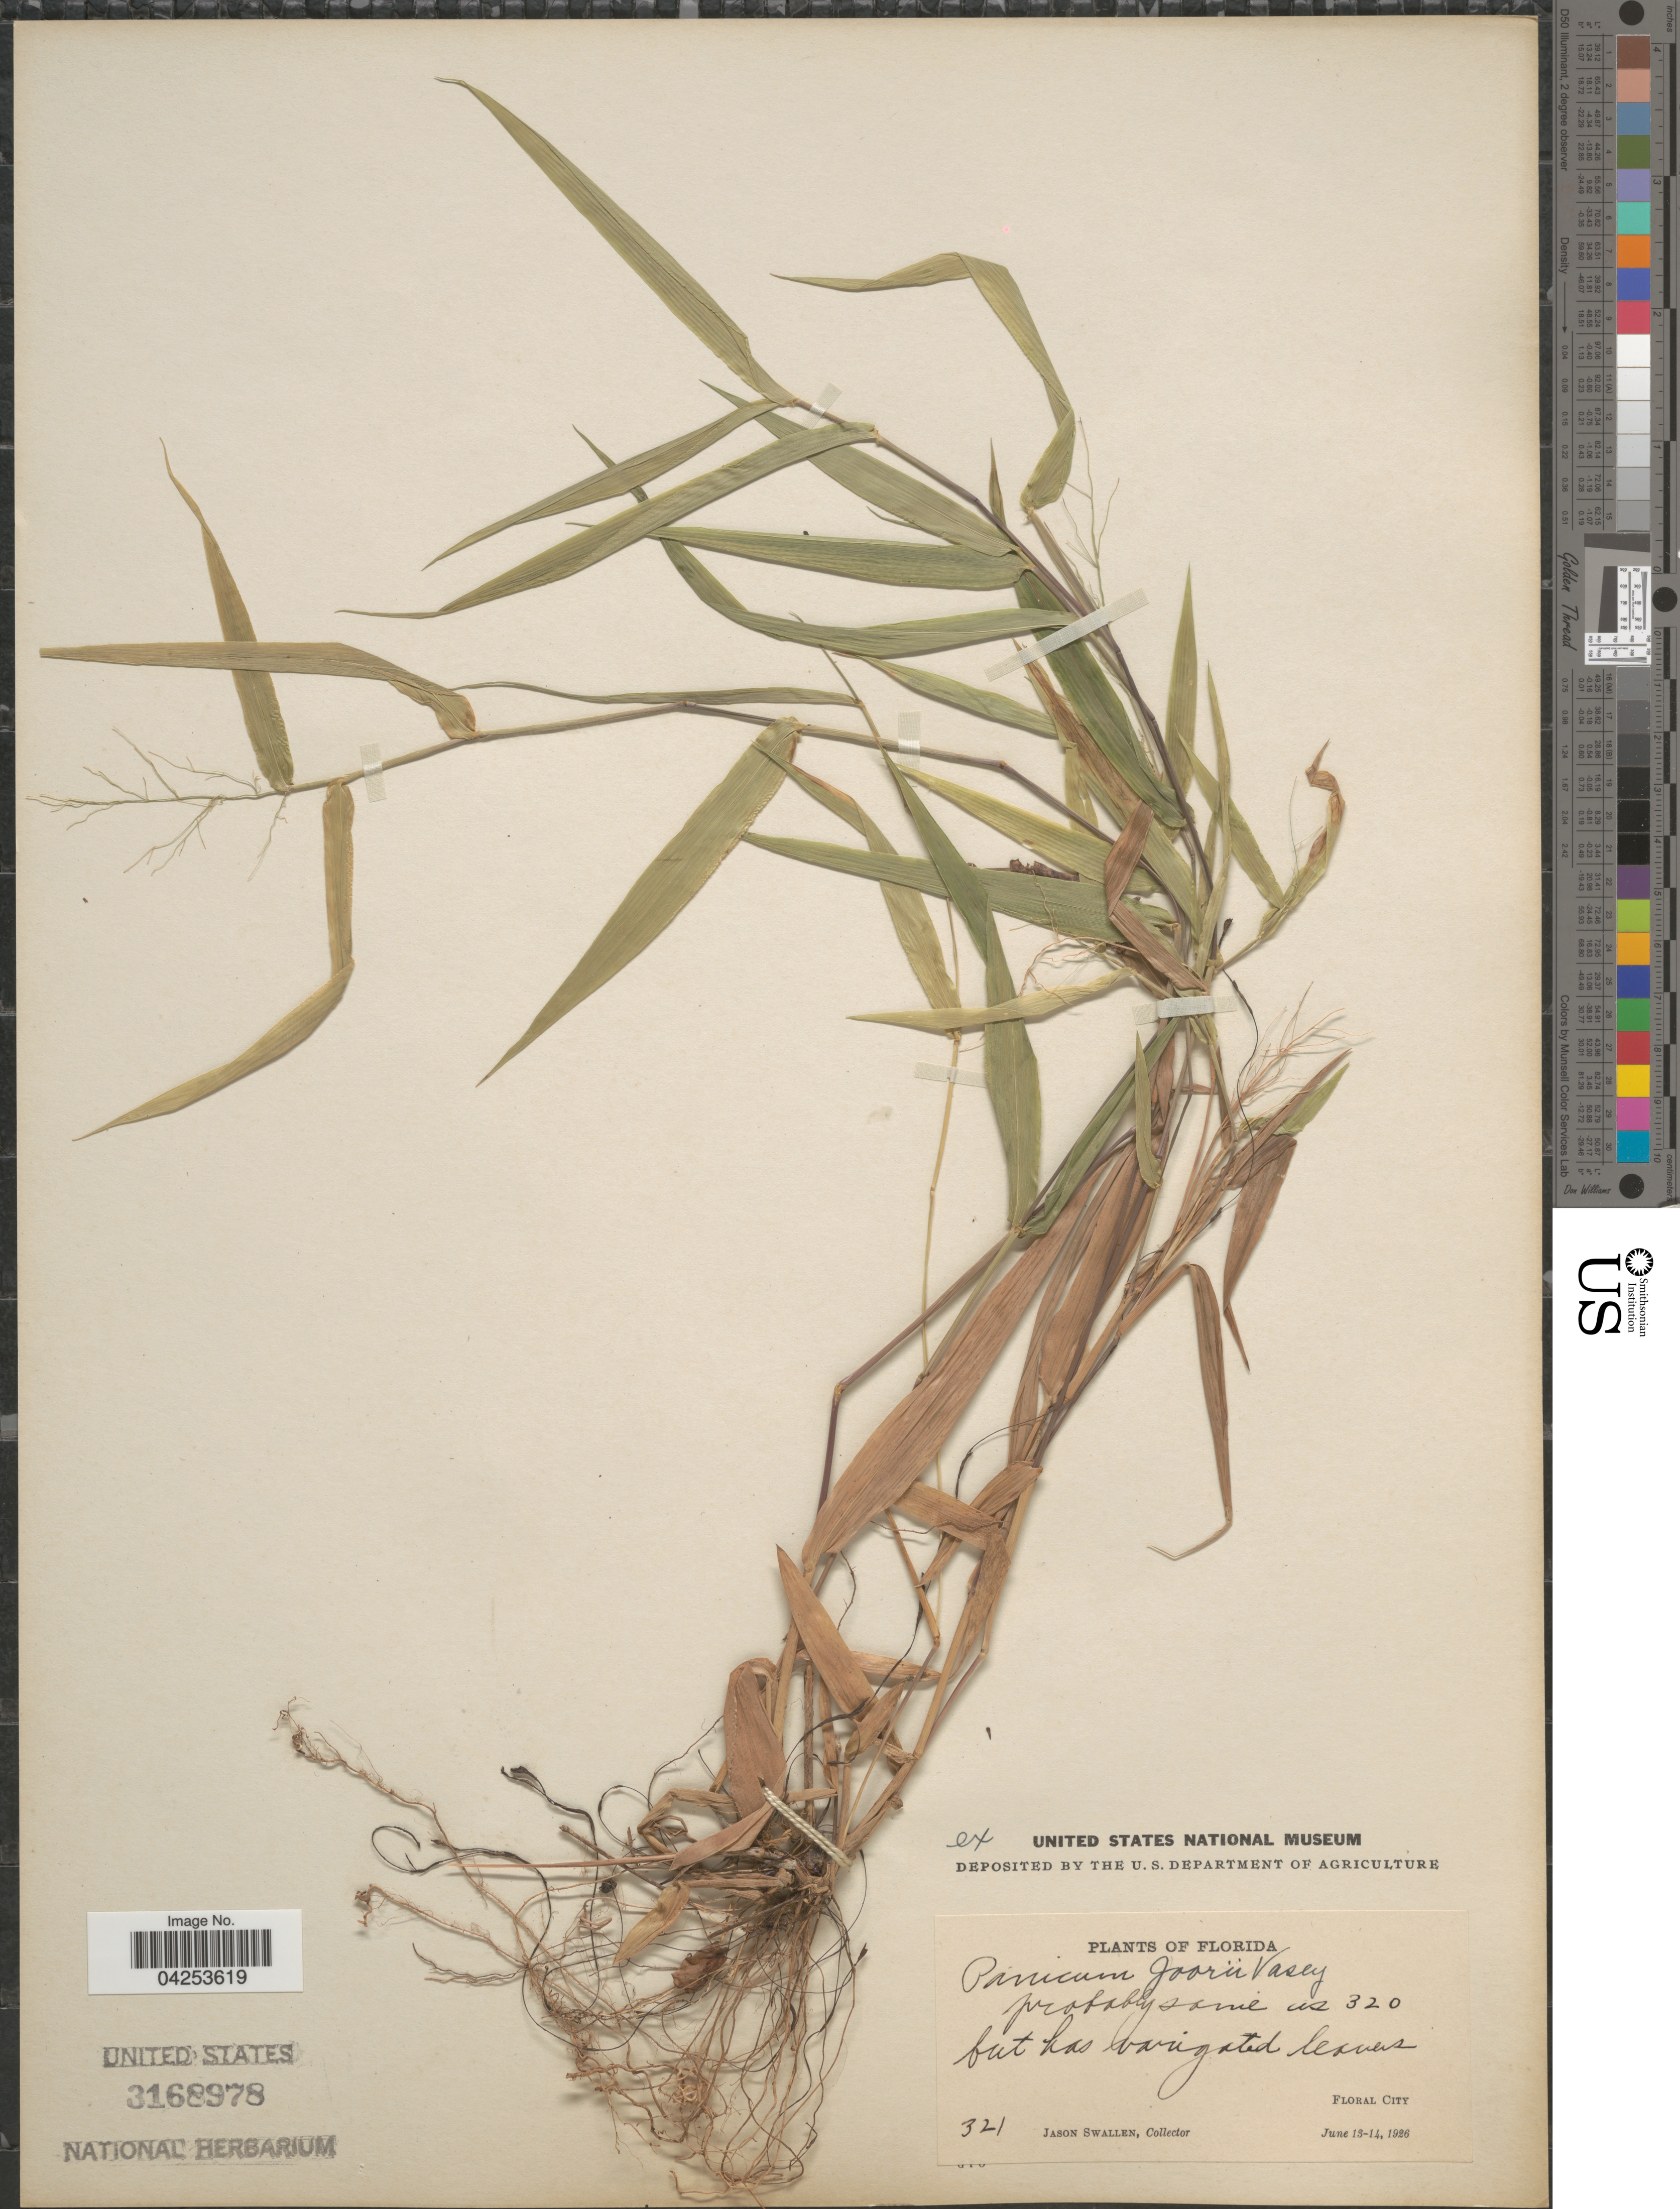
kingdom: Plantae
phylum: Tracheophyta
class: Liliopsida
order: Poales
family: Poaceae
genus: Dichanthelium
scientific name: Dichanthelium commutatum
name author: (Schult.) Gould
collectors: J. R. Swallen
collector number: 321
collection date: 1926-06-13/1926-06-14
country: United States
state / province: Florida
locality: Floral City.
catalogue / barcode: US 3168978